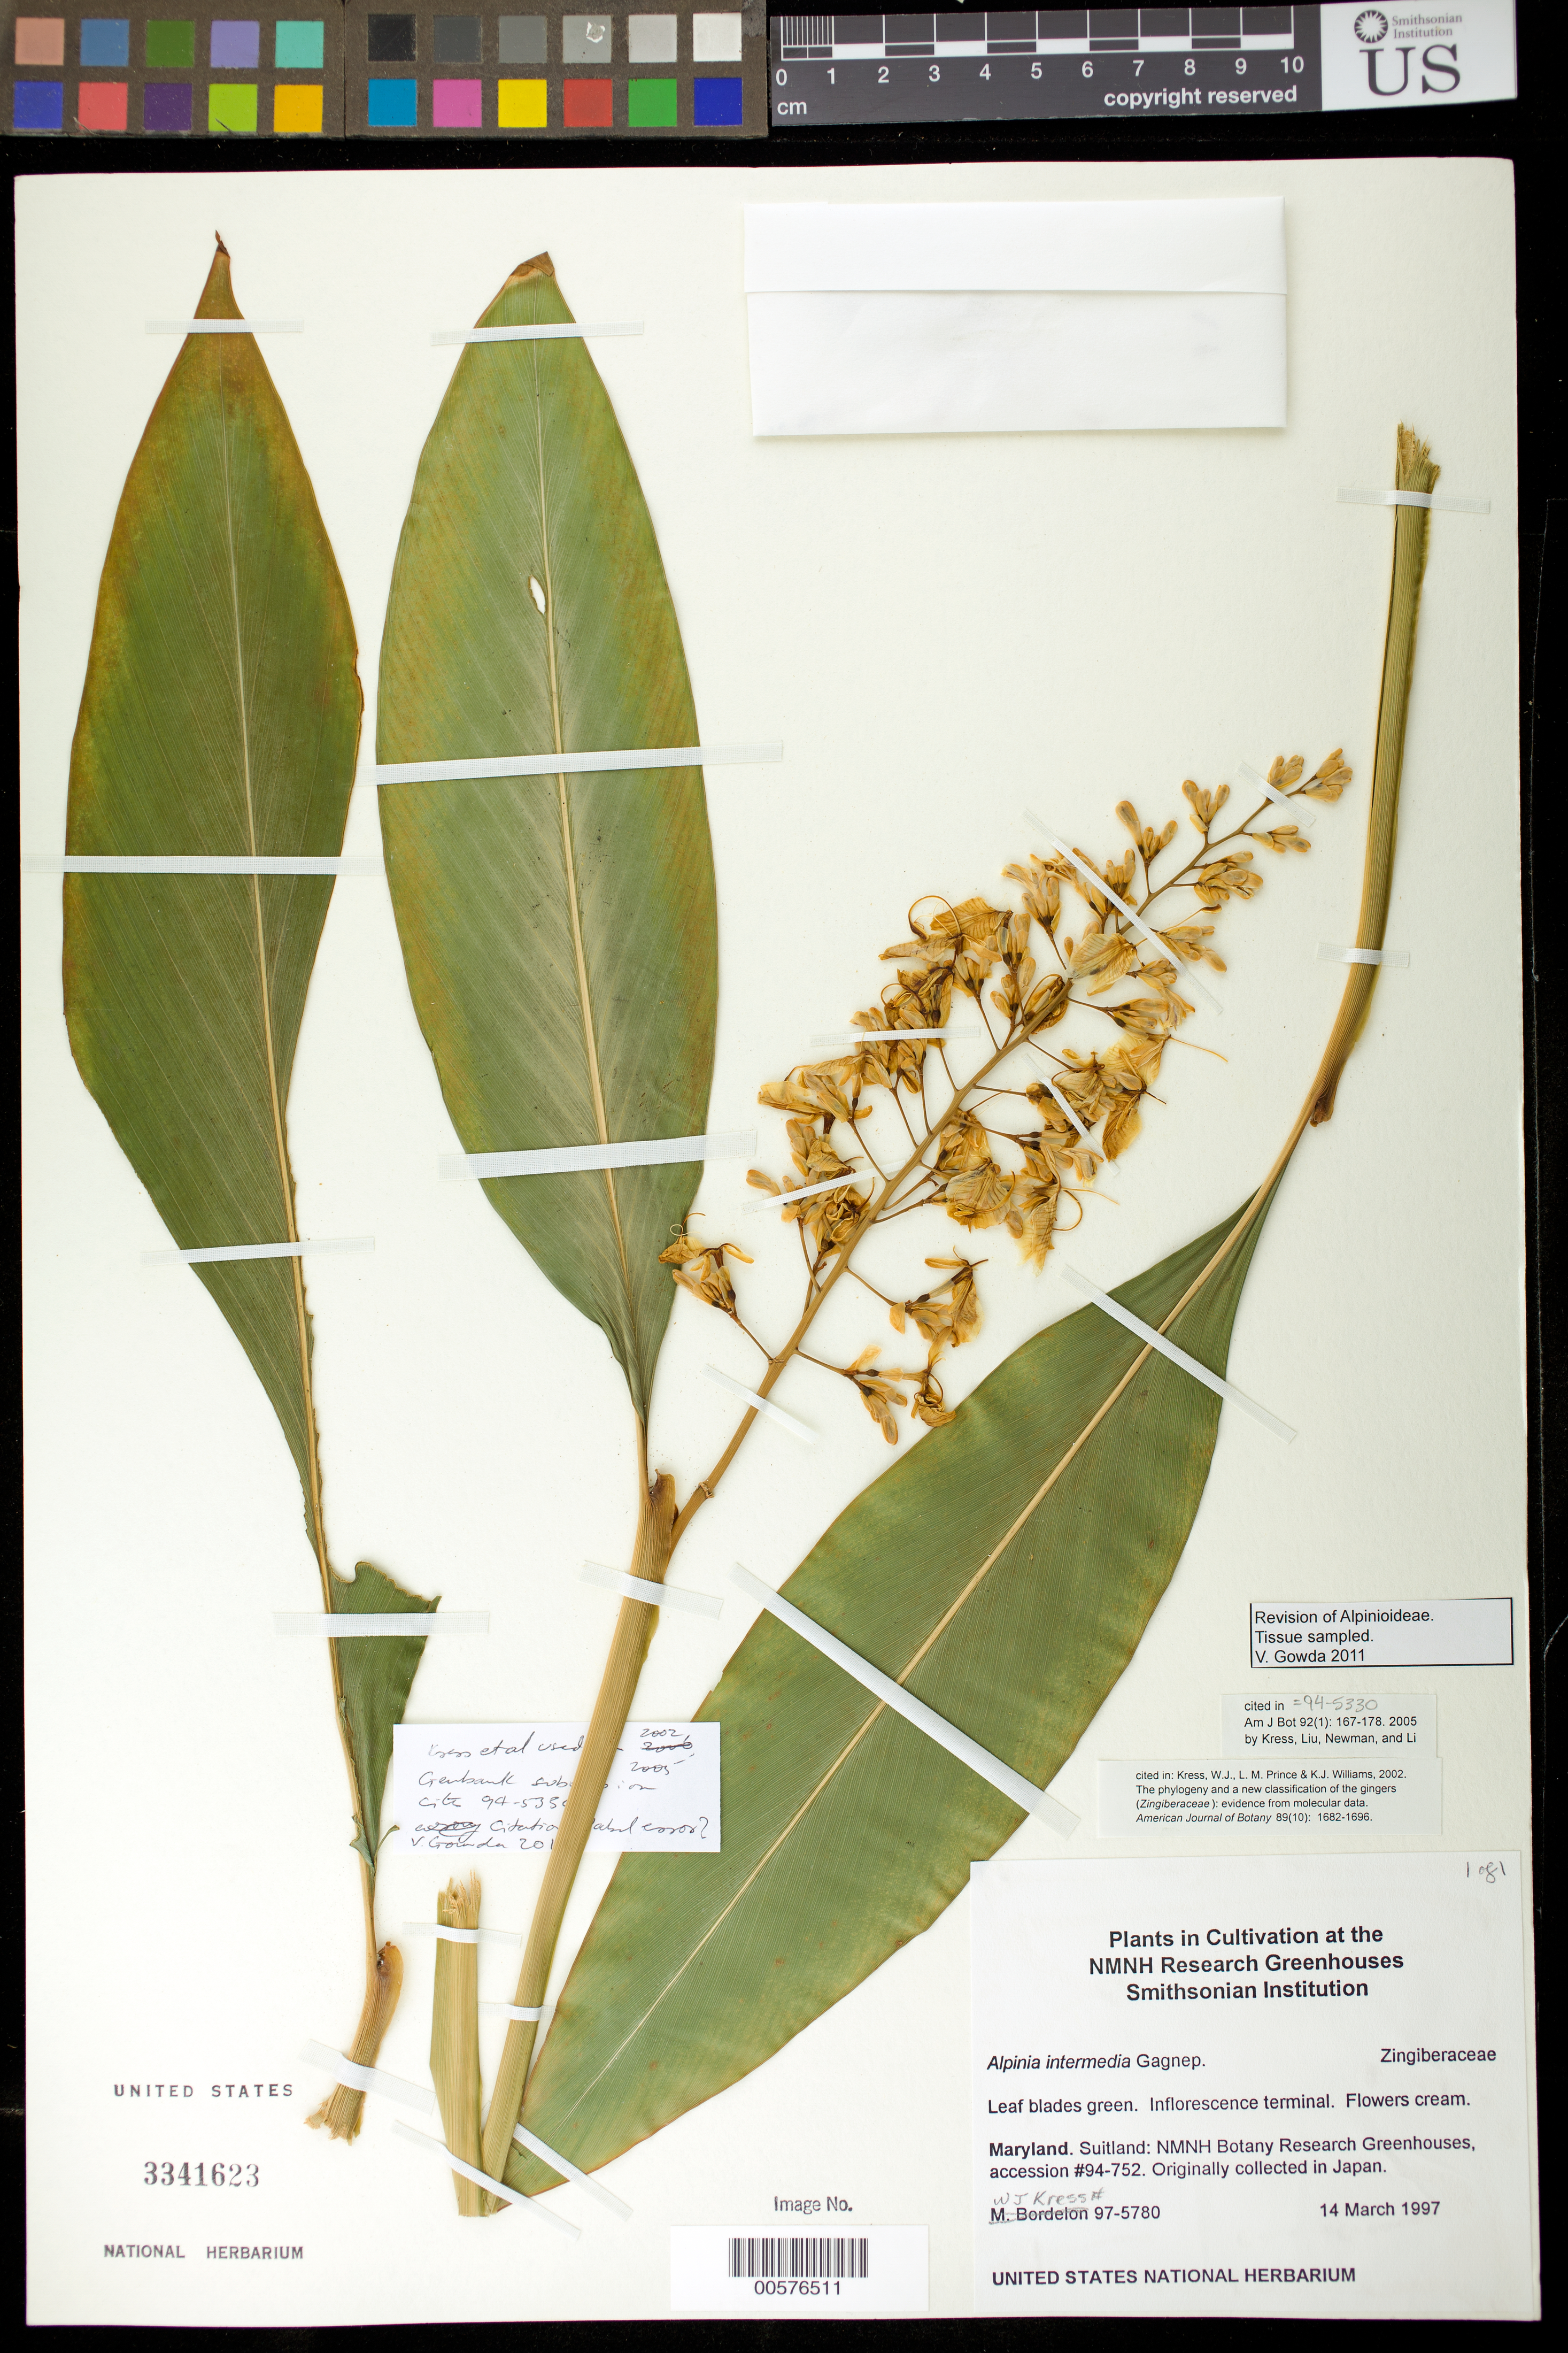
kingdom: Plantae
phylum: Tracheophyta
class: Liliopsida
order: Zingiberales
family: Zingiberaceae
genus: Alpinia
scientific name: Alpinia oblongifolia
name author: Hayata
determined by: Newman, M. F.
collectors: W. J. Kress & M. Bordelon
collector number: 97-5780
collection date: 1997-03-14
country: United States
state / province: Maryland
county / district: Prince George's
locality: NMNH Botany Research Greenhouses. Suitland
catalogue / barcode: US 3341623